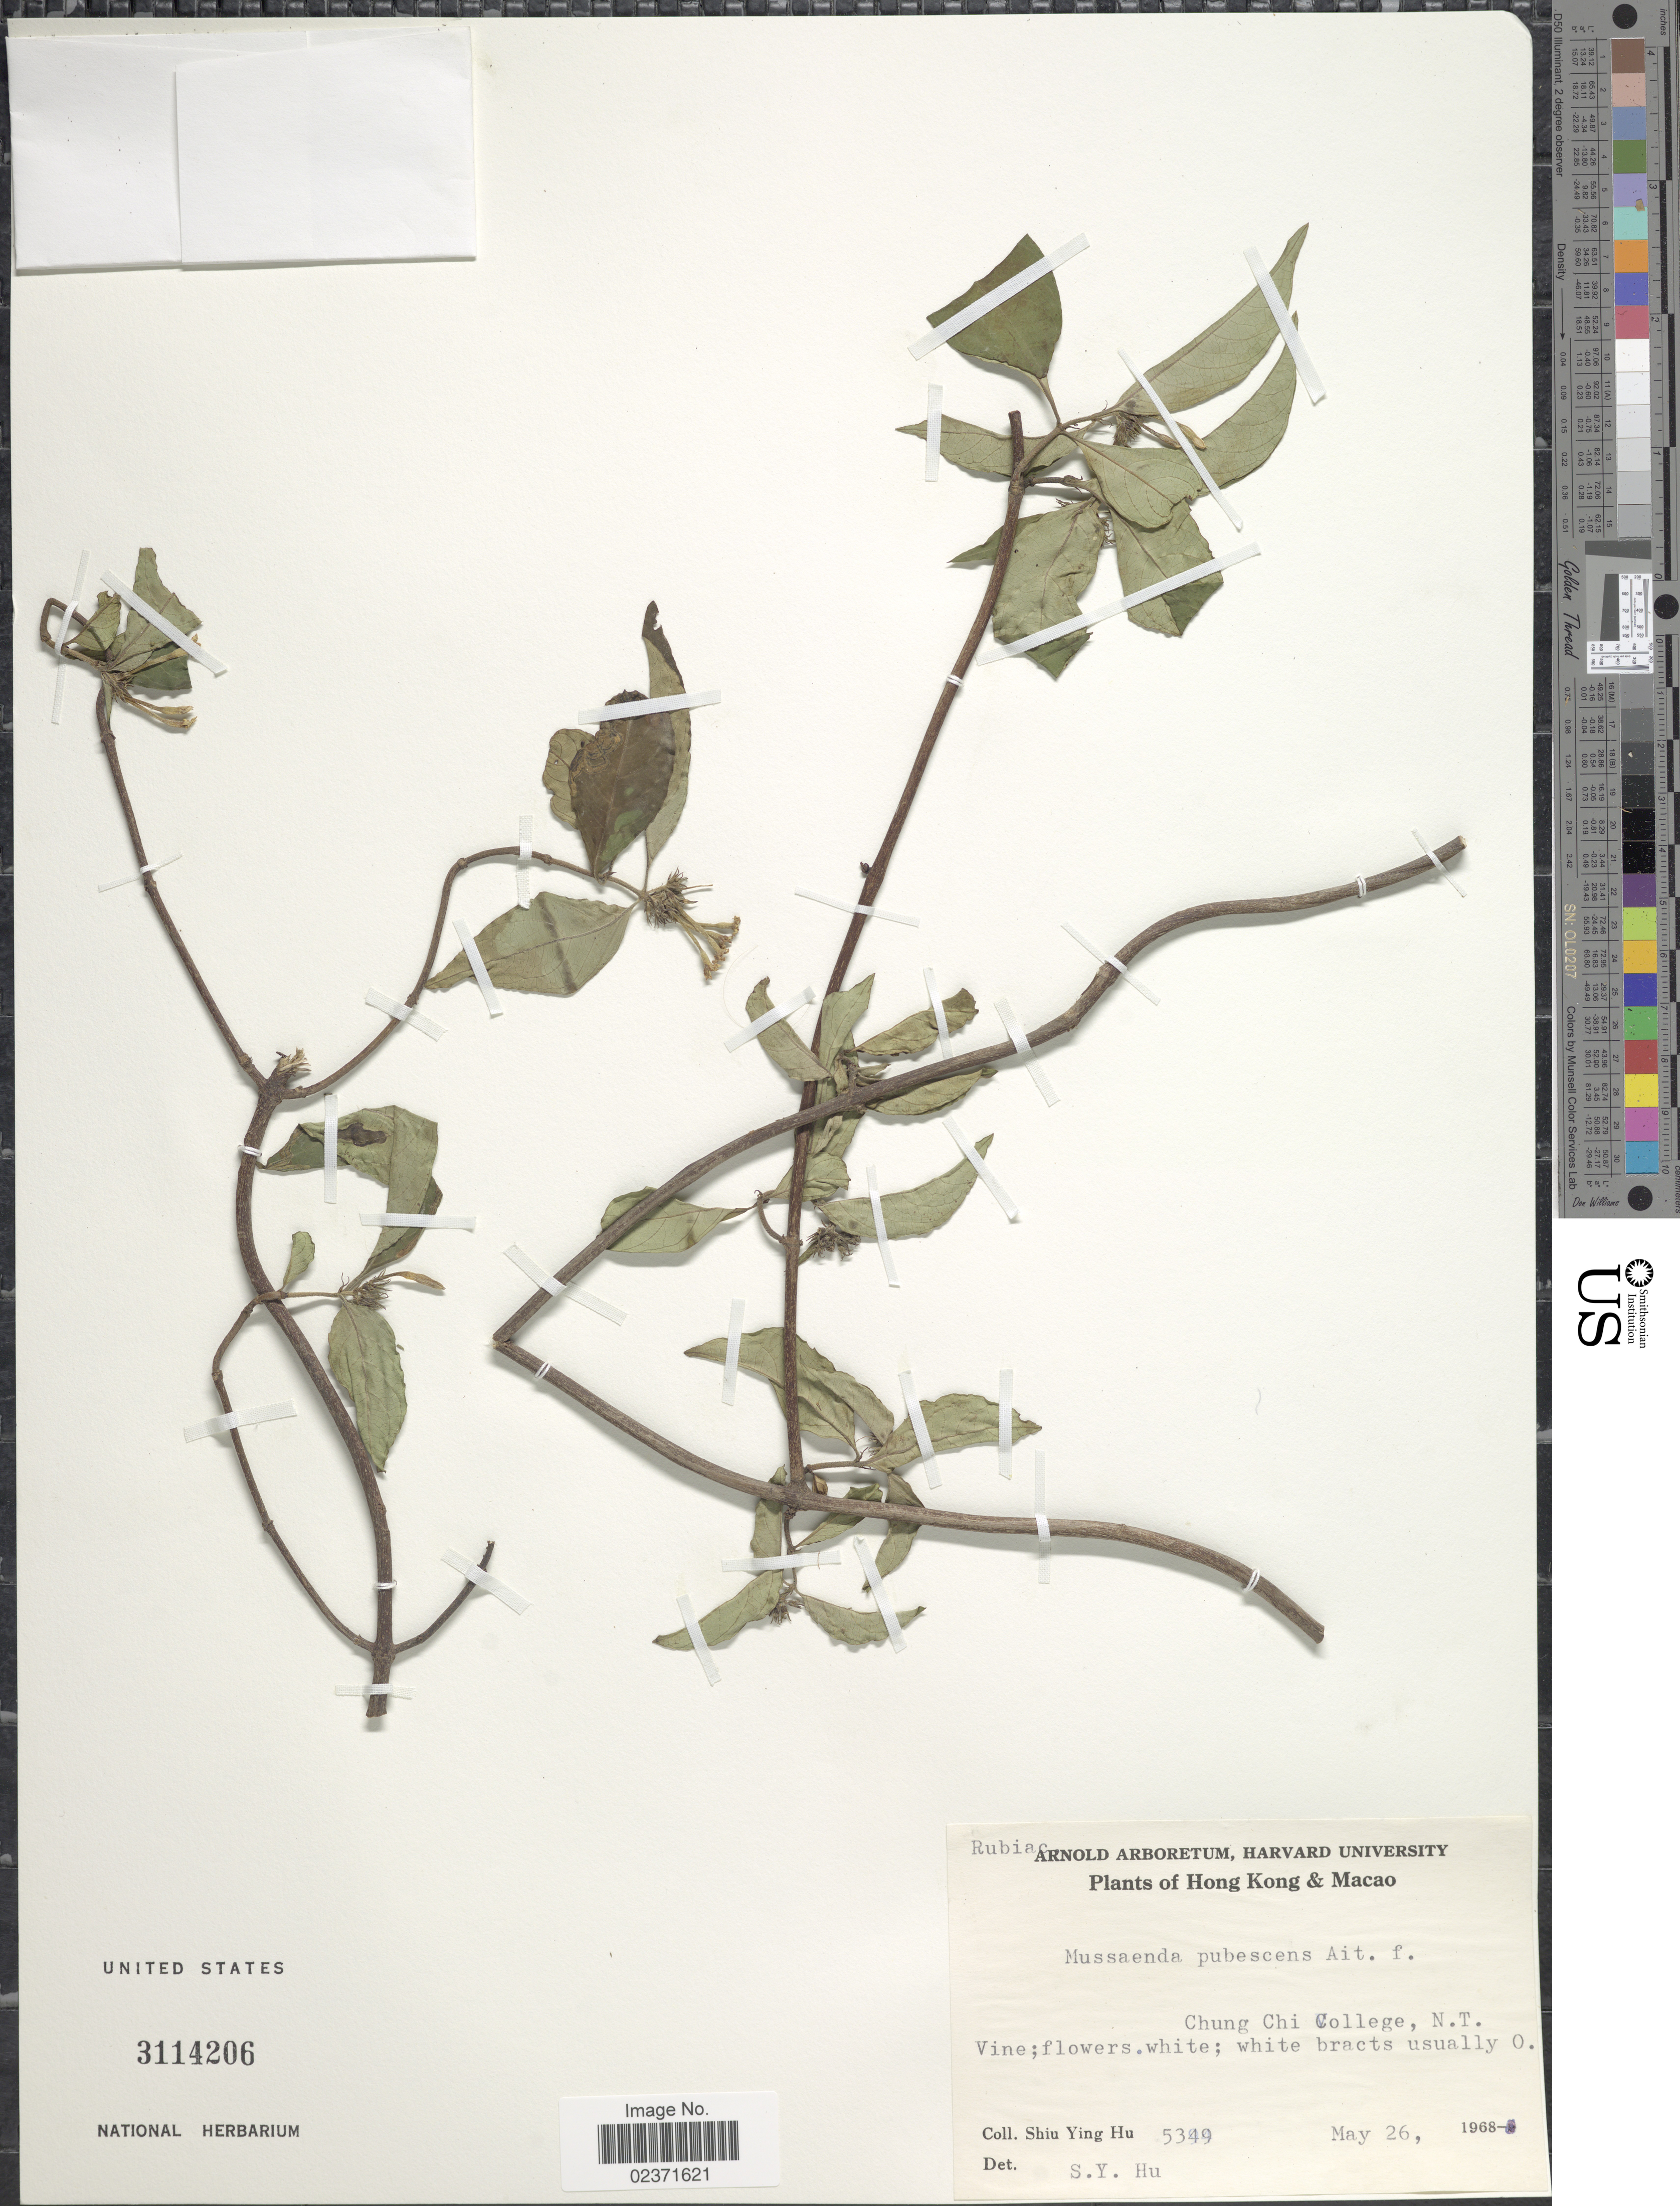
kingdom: Plantae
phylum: Tracheophyta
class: Magnoliopsida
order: Gentianales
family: Rubiaceae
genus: Mussaenda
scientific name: Mussaenda pubescens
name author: W.T. Aiton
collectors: S. Y. Hu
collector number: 5349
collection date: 1968-05-26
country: China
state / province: Hong Kong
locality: Hong Kong & Macao. Chung Chi College, N.T.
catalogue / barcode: US 3114206